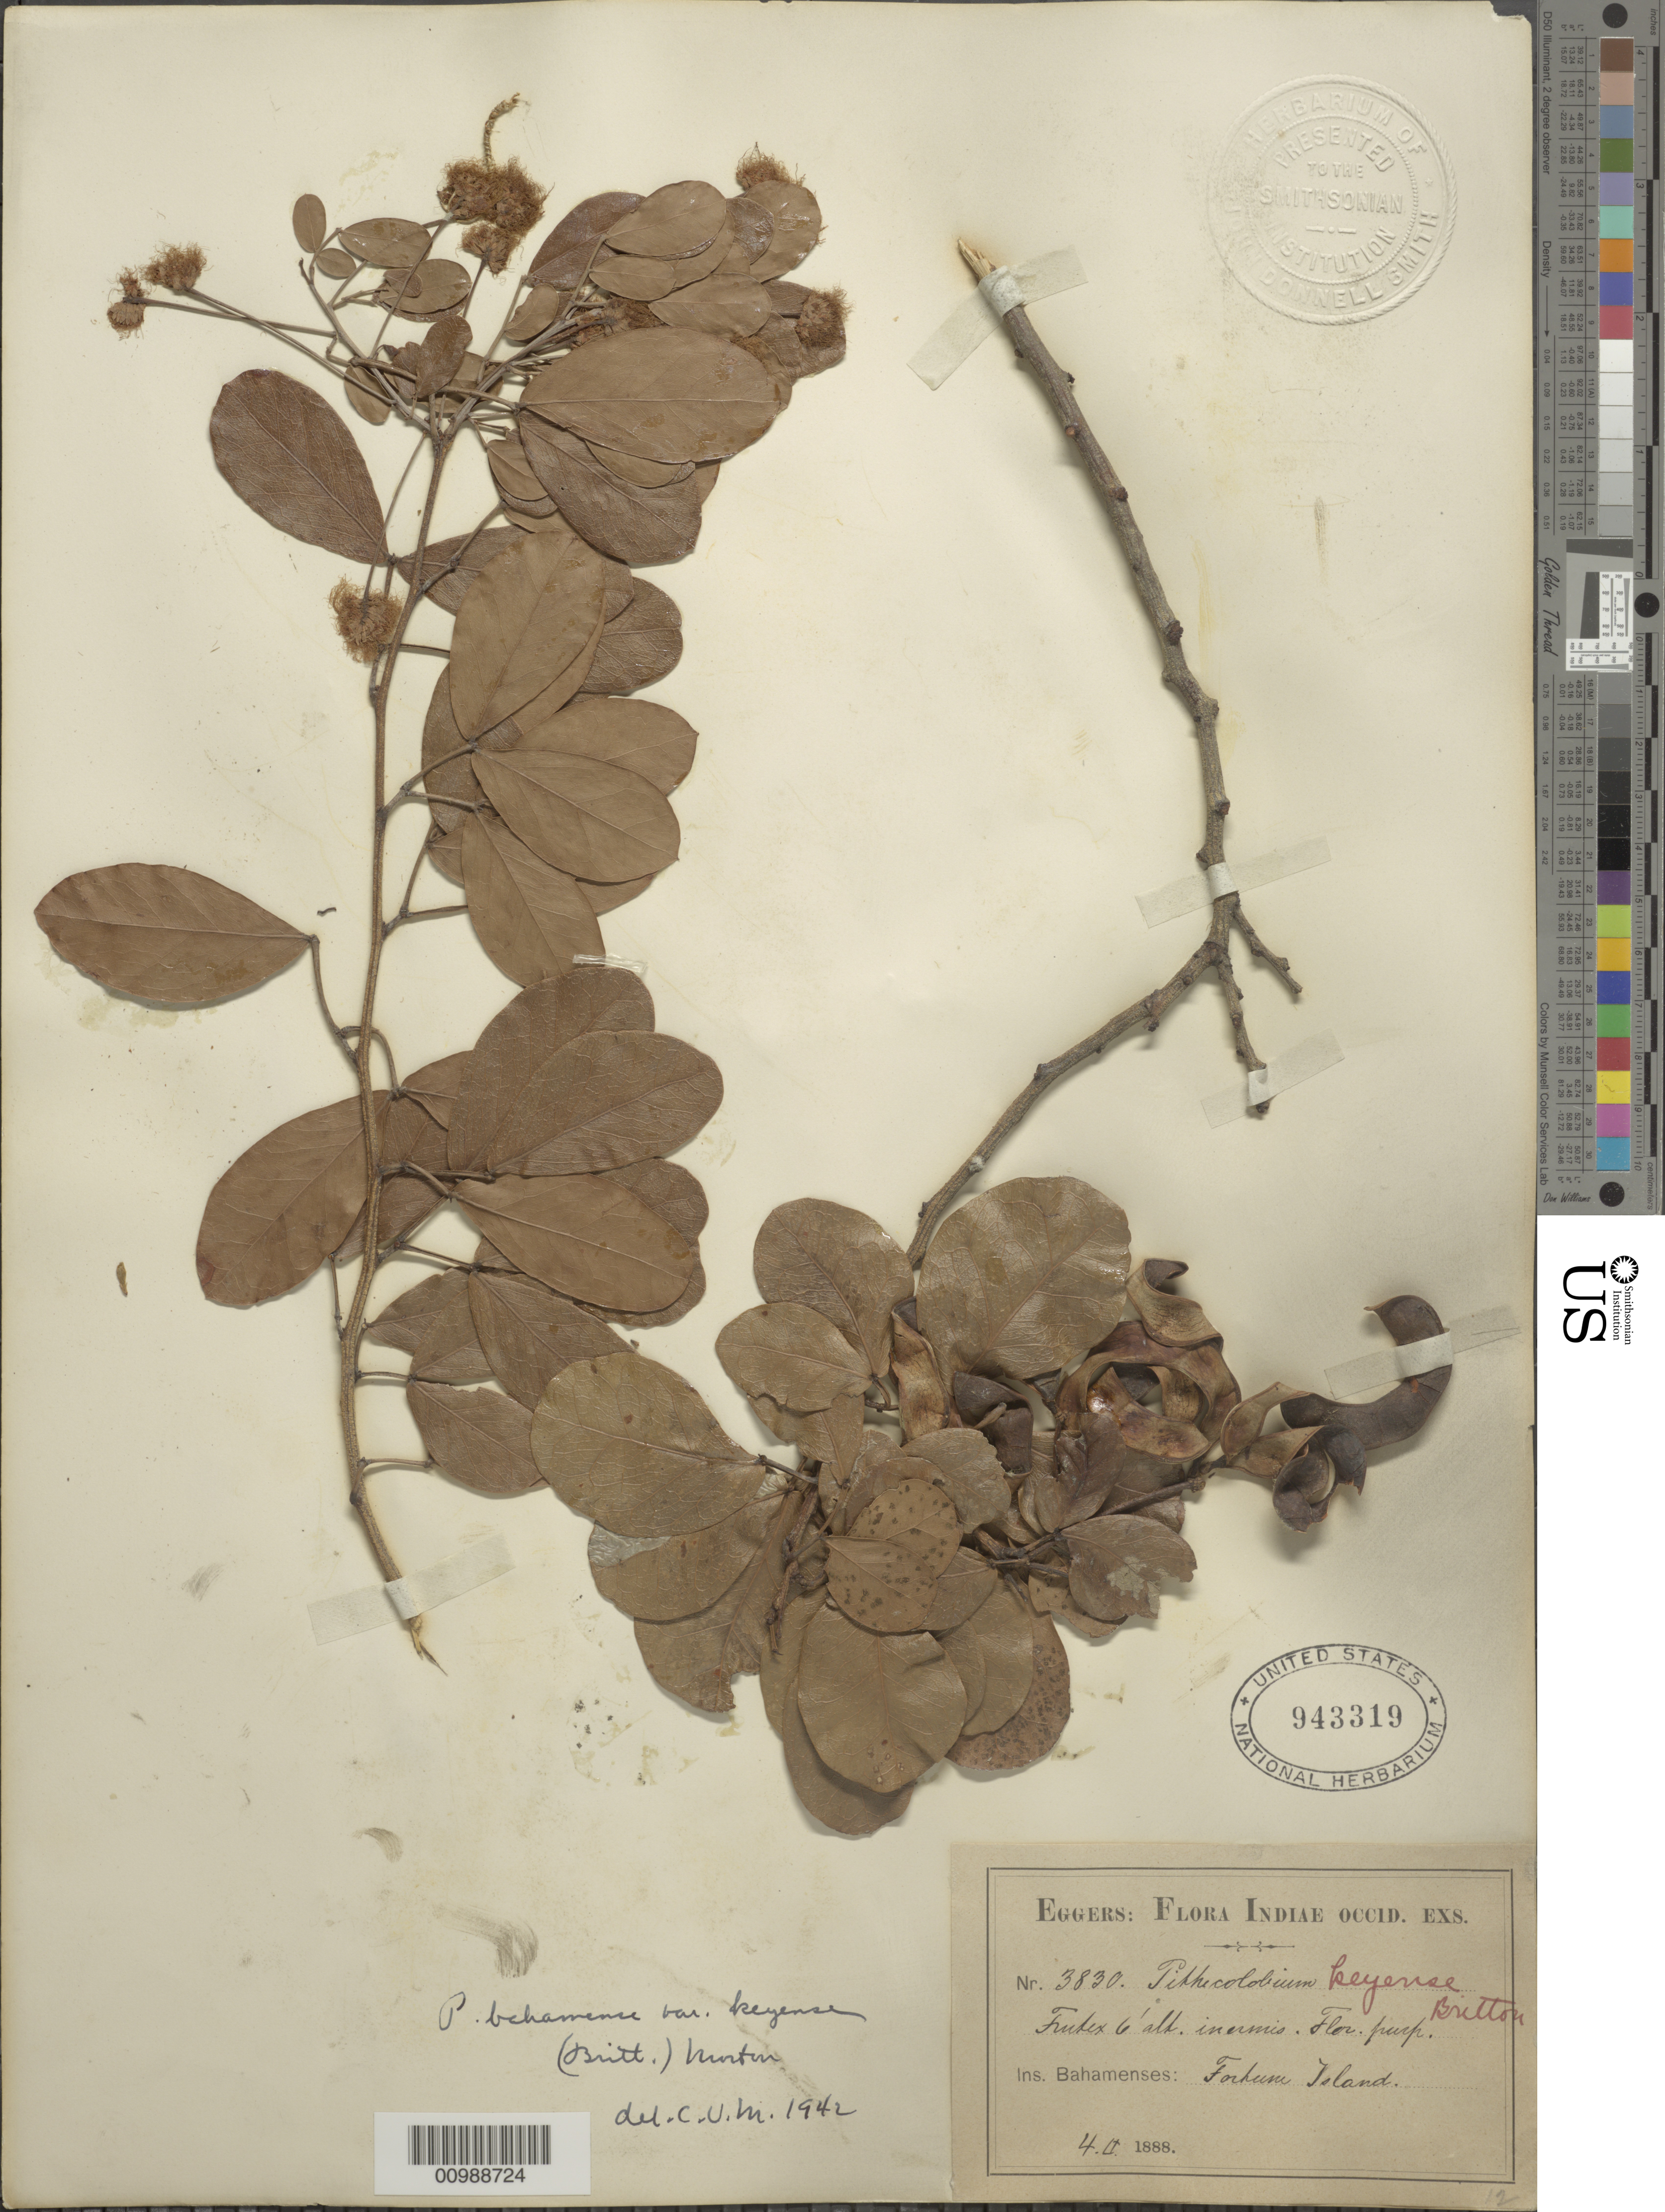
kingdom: Plantae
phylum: Tracheophyta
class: Magnoliopsida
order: Fabales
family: Fabaceae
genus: Pithecellobium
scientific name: Pithecellobium keyense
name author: Britton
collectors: H. F. A. von Eggers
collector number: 3830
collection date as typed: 04 Feb 1888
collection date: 1888-02-04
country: Bahamas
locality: Forhum (Fortune?) Island. See remarks.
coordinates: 0 N, 0 E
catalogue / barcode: US 943319